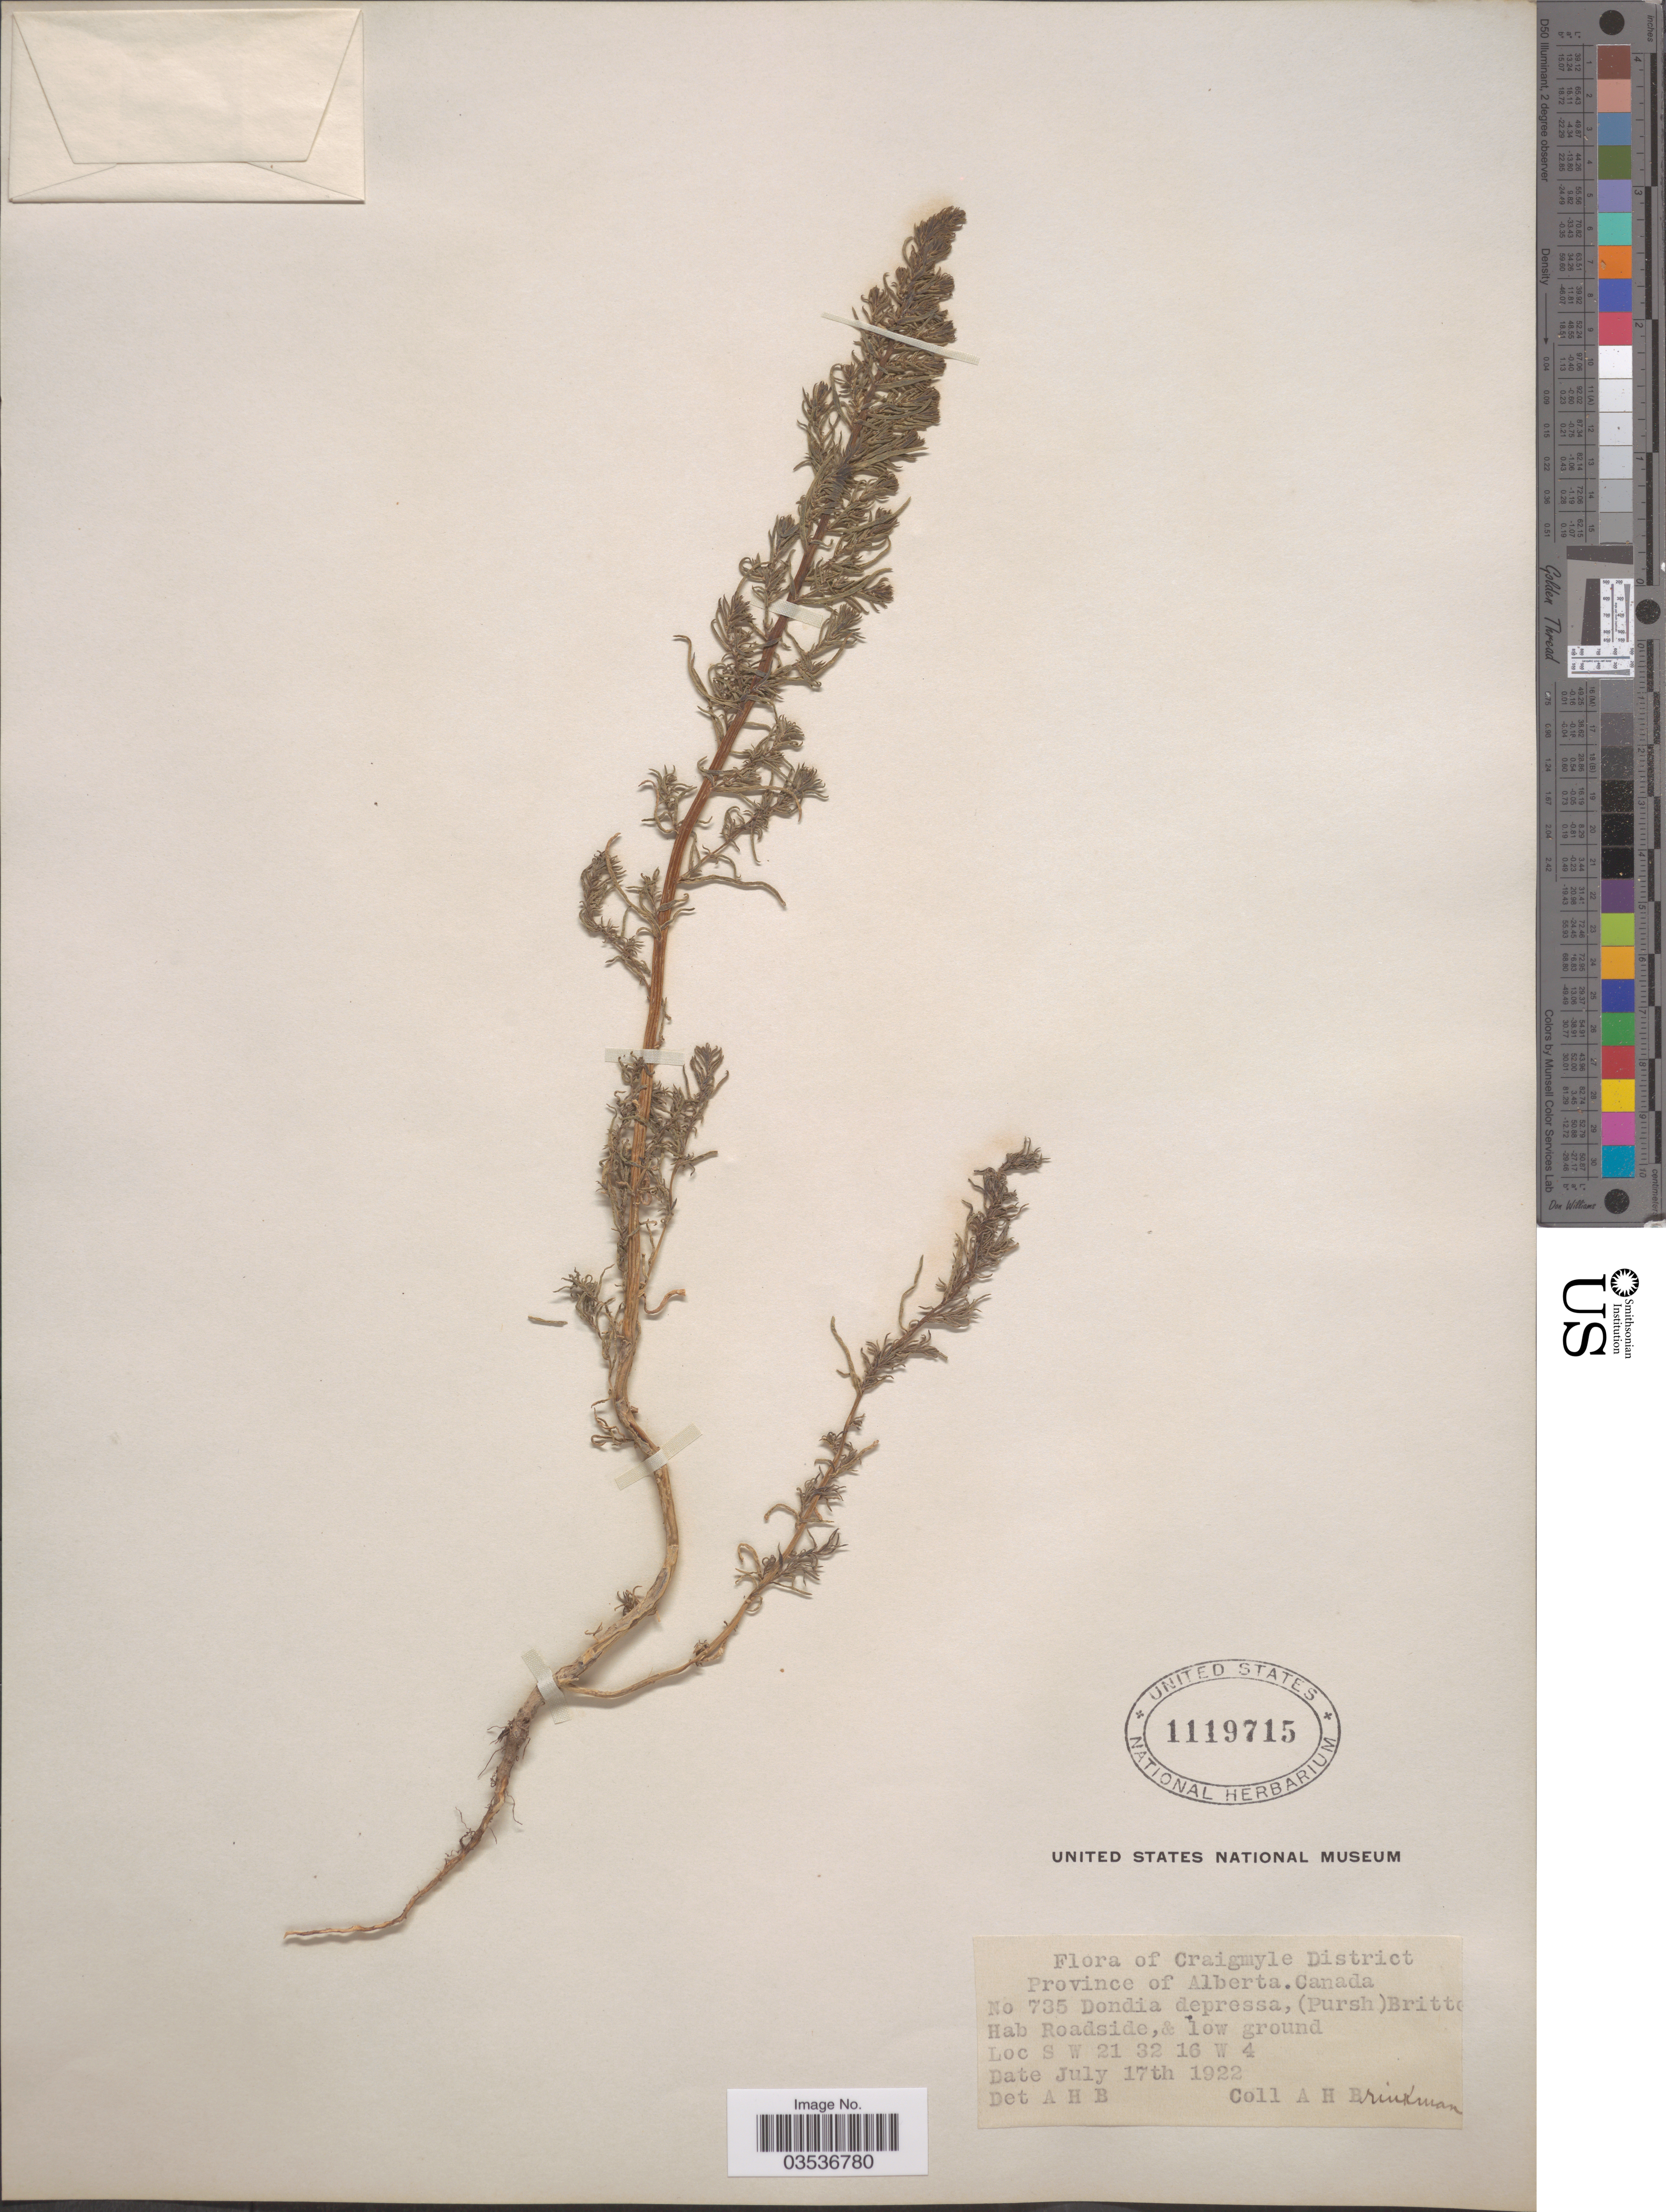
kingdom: Plantae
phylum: Tracheophyta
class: Magnoliopsida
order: Caryophyllales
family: Amaranthaceae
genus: Suaeda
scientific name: Suaeda depressa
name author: (Pursh) S. Watson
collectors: A. Brinkman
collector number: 735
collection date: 1922-07-17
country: Canada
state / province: Alberta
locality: Craigmyle District. Roadside & low ground. S W 21 32 16 W 4.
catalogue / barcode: US 1119715